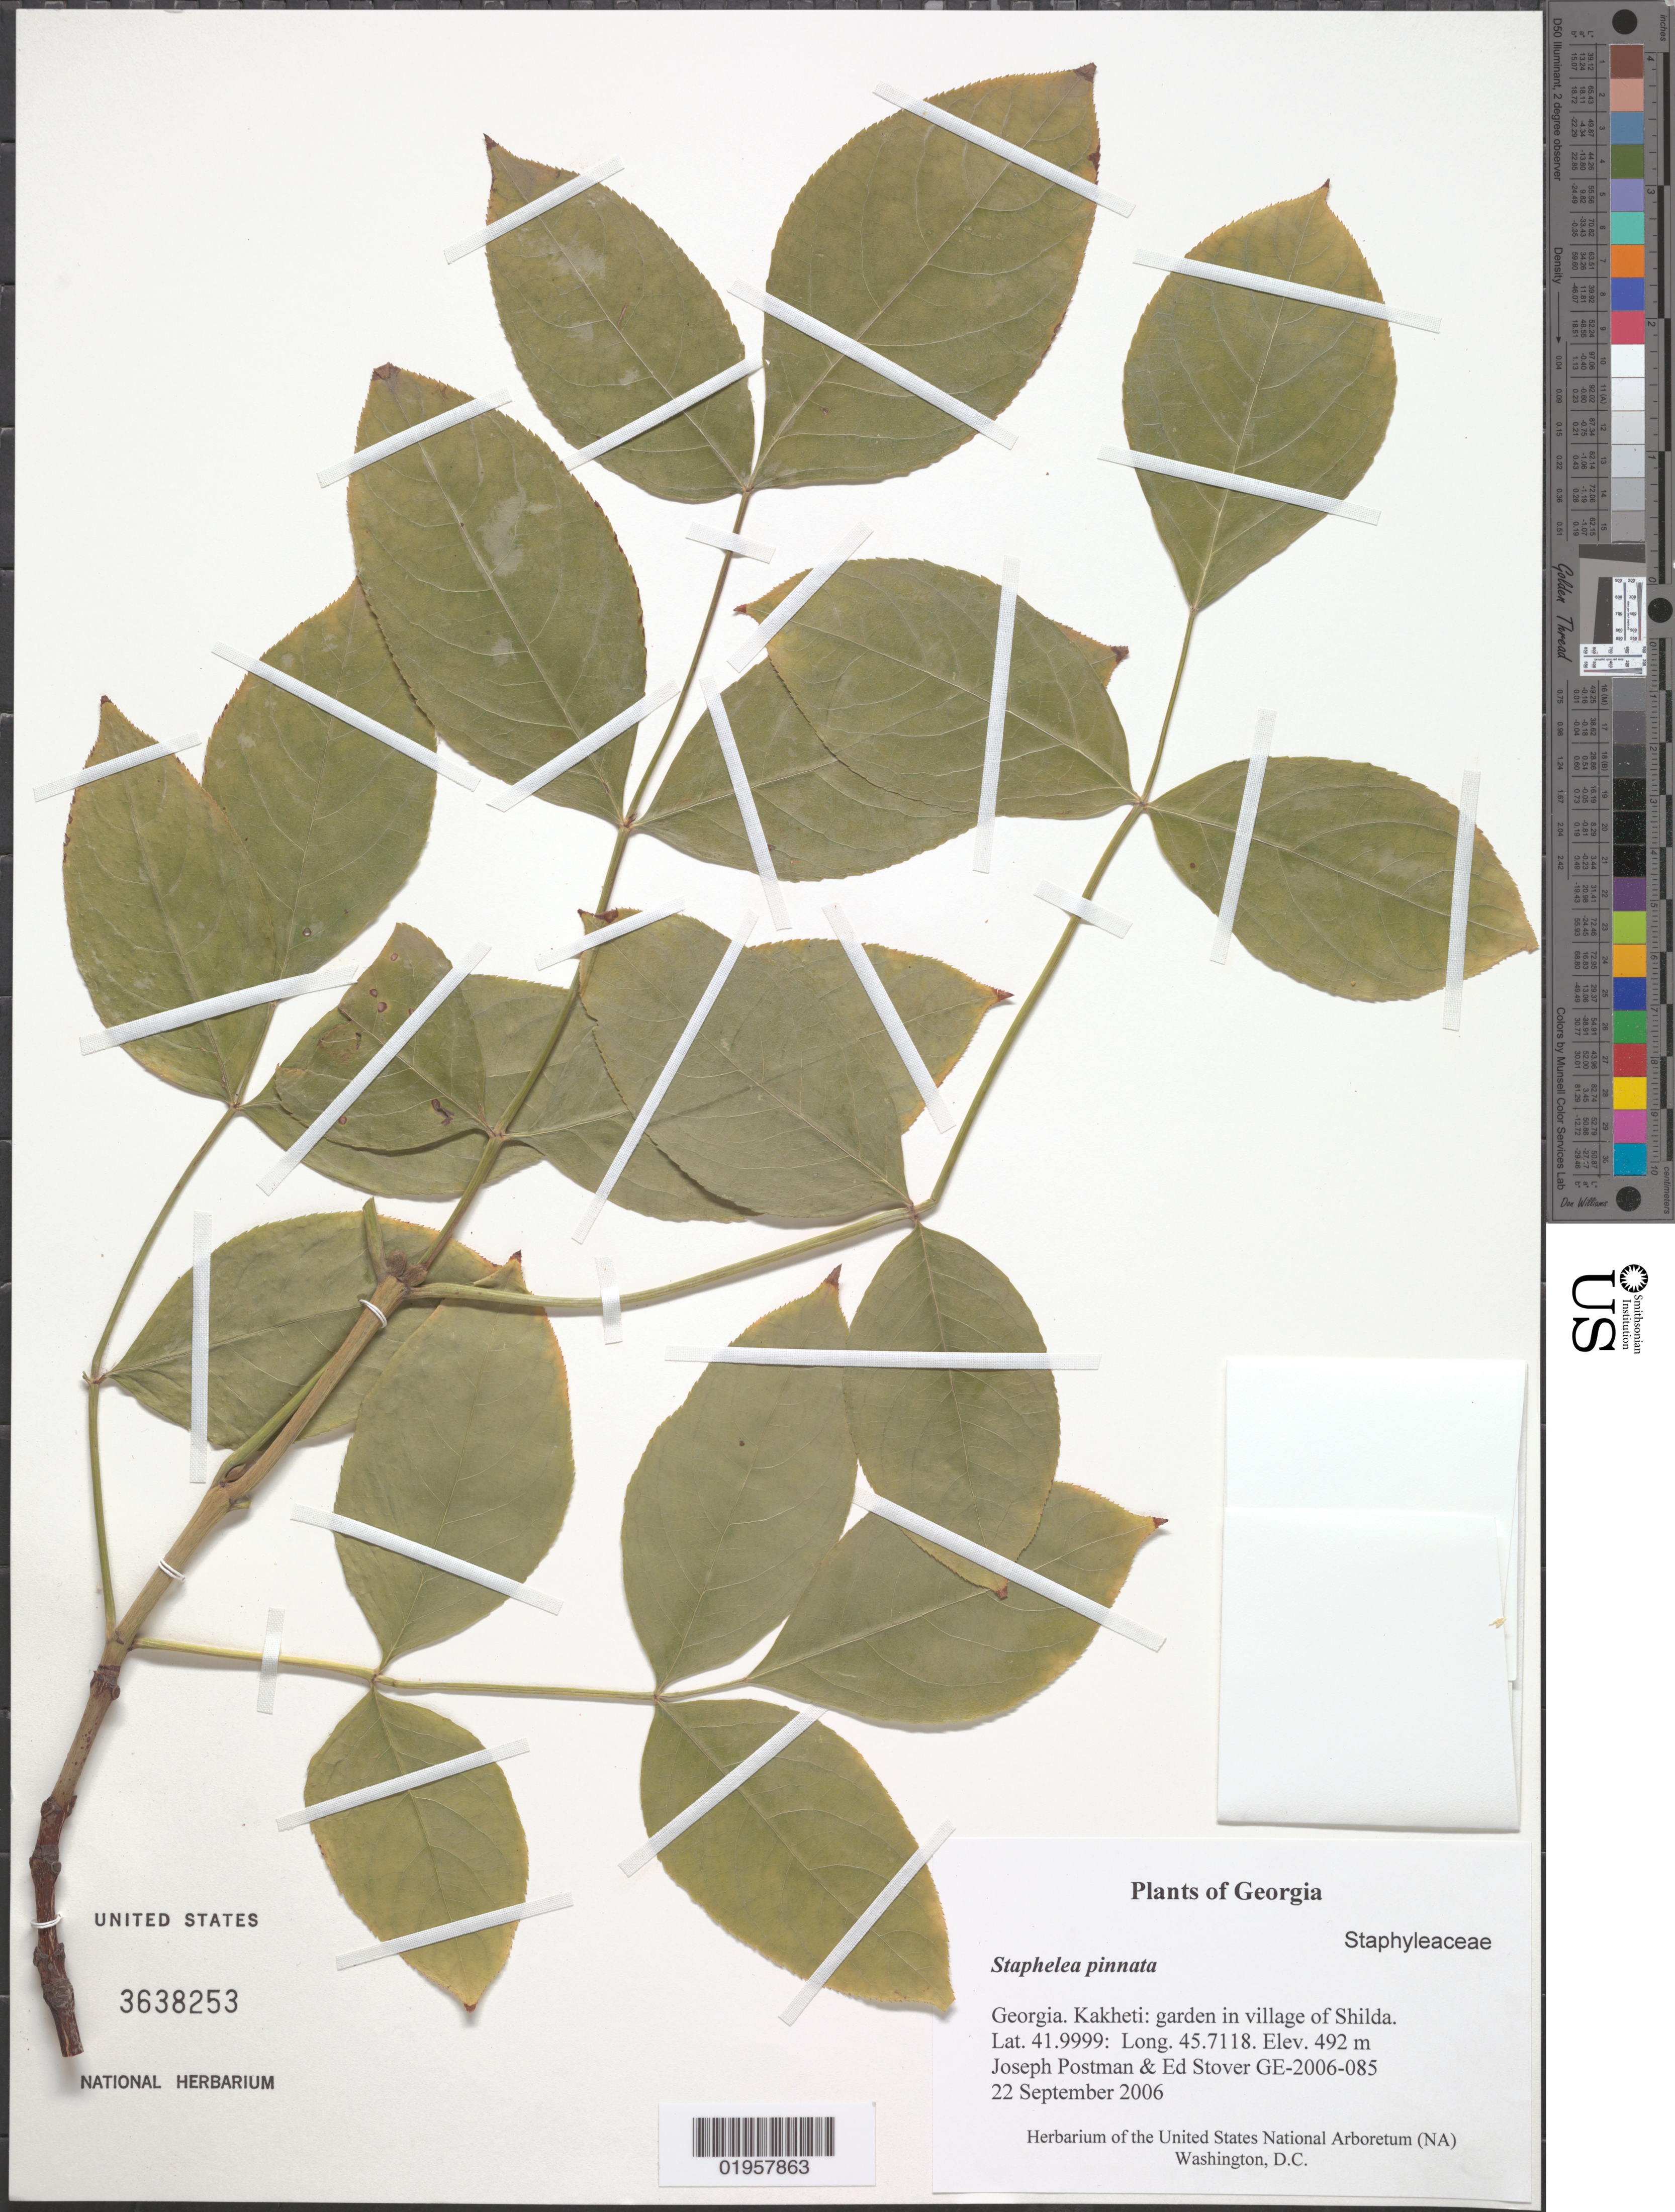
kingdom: Plantae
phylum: Tracheophyta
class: Magnoliopsida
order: Crossosomatales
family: Staphyleaceae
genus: Staphylea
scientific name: Staphylea pinnata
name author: L.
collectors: J. Postman & Ed Stover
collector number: GE-2006-085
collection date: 2006-09-22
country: Georgia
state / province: Kakheti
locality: Kakheti, garden in village of Shilda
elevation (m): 492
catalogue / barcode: US 3638253